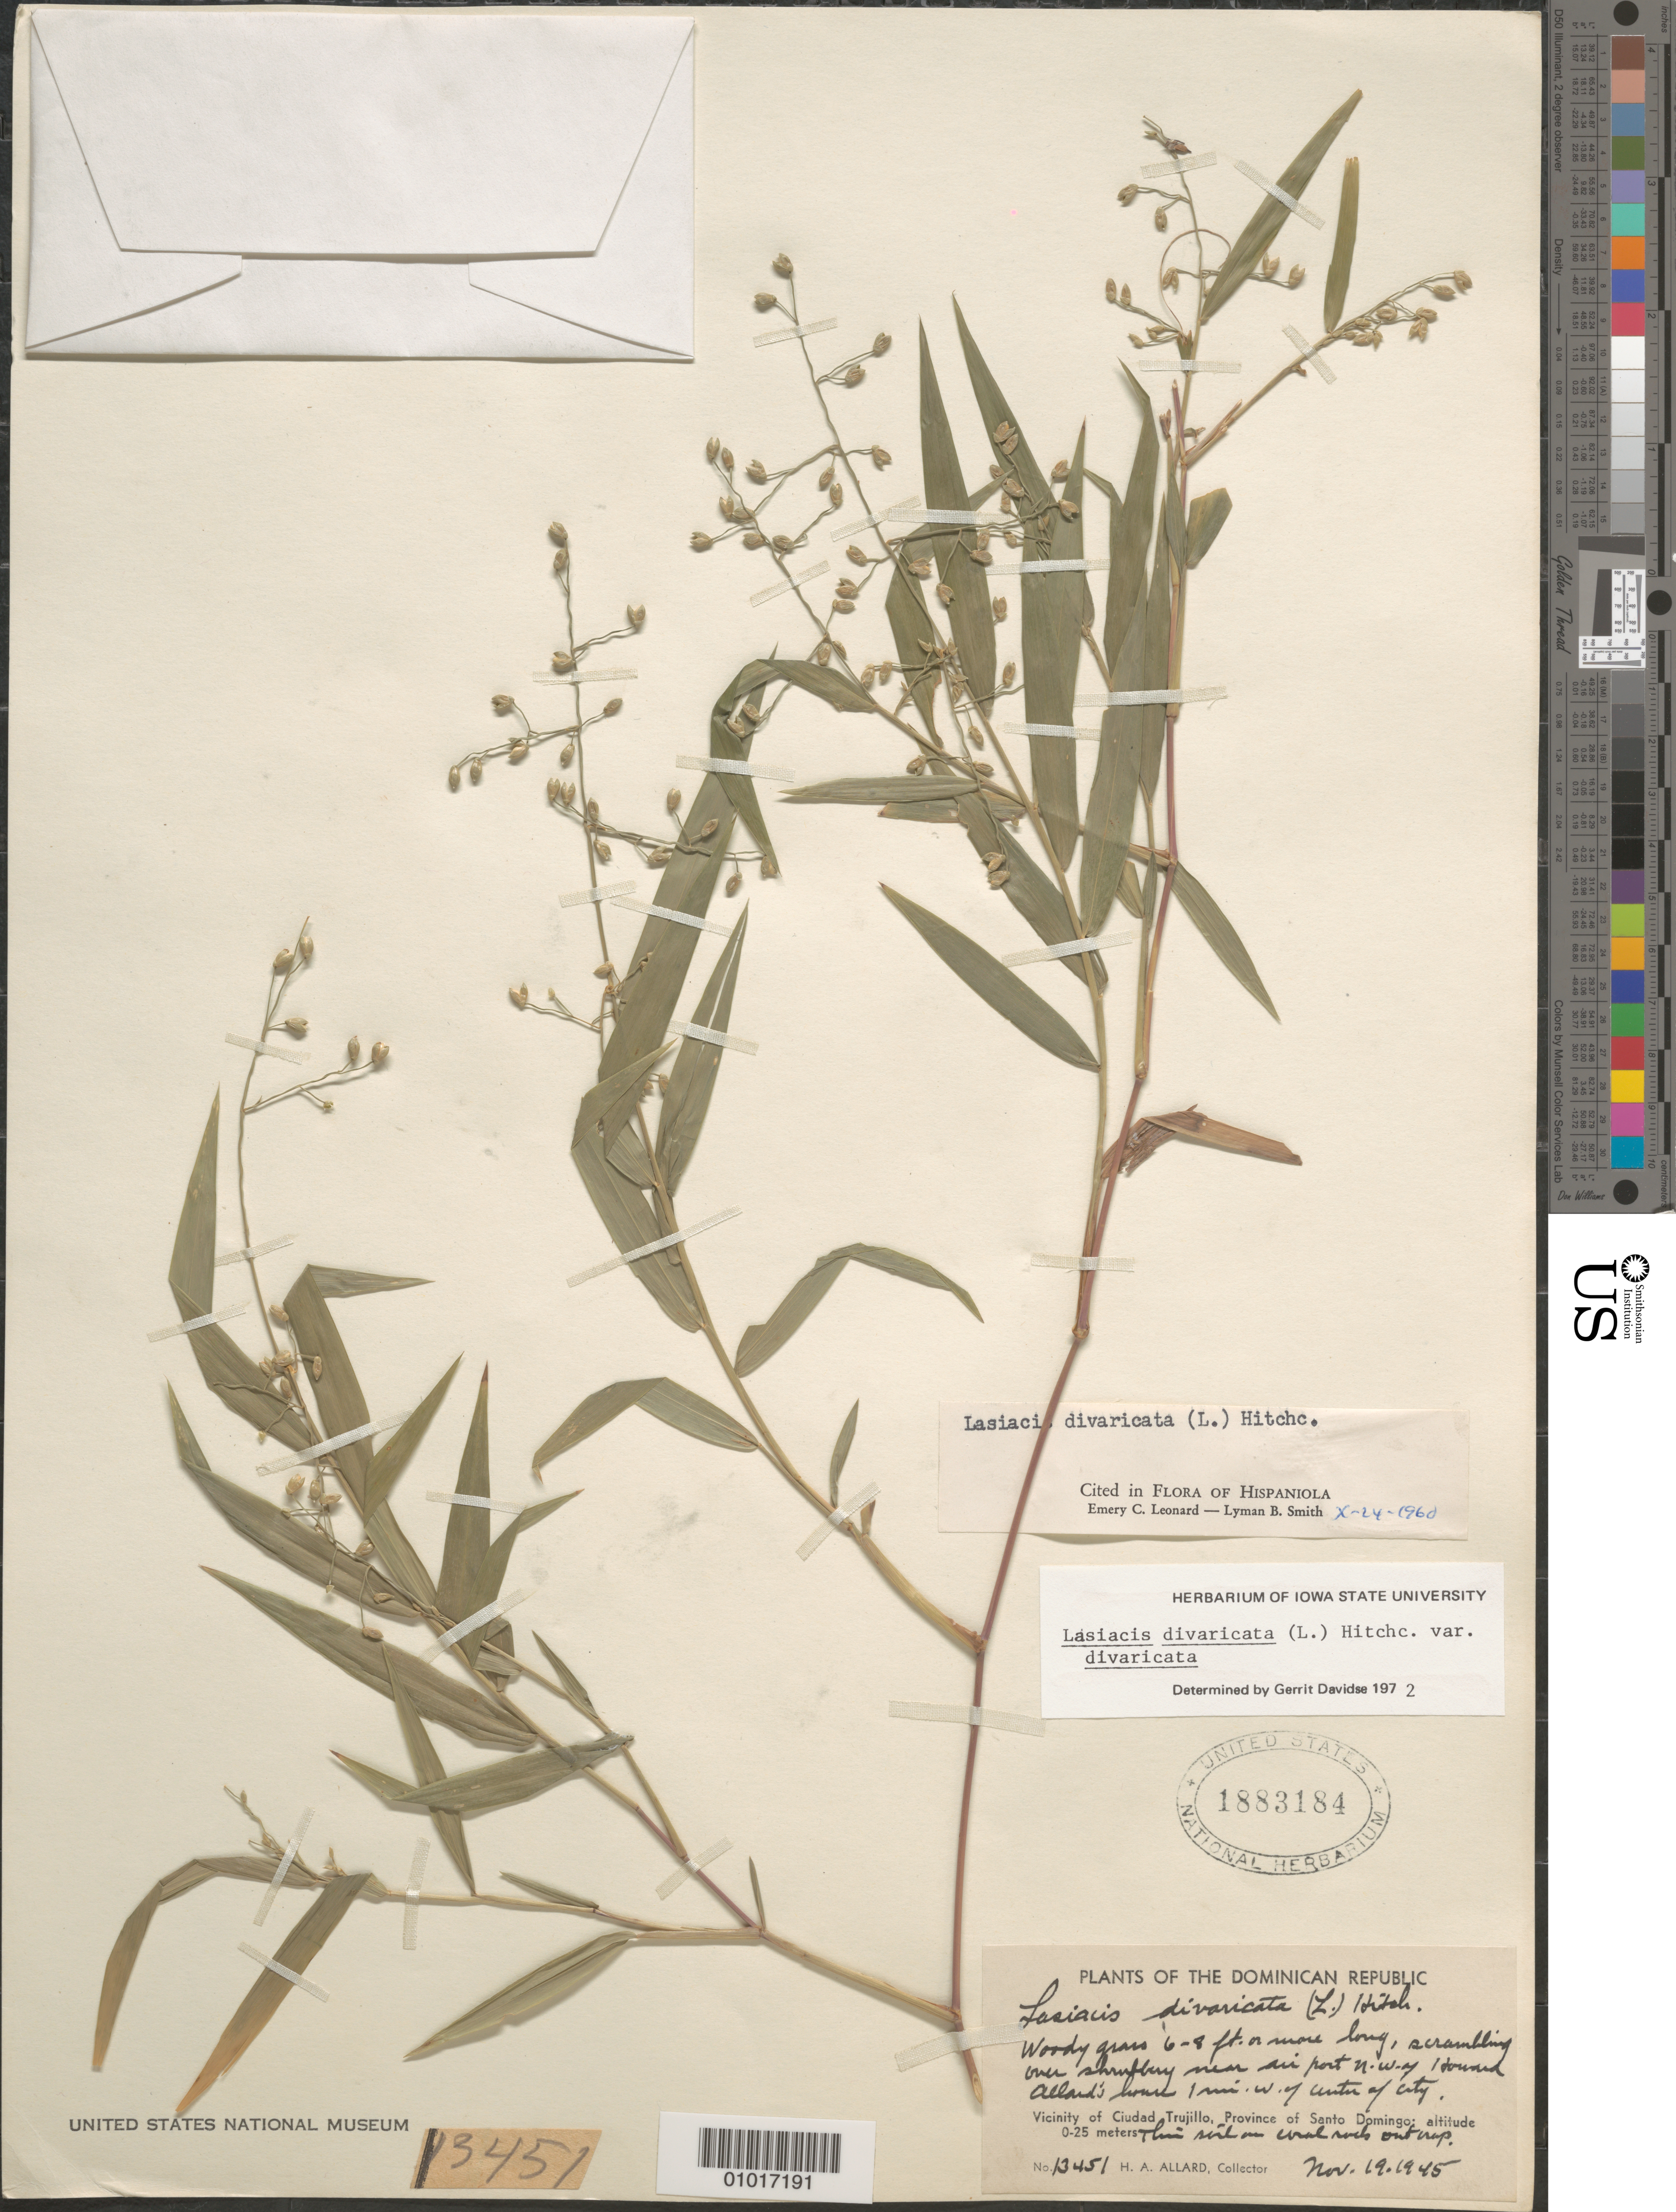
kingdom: Plantae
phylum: Tracheophyta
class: Liliopsida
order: Poales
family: Poaceae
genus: Lasiacis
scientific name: Lasiacis divaricata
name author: (L.) Hitchc.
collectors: H. A. Allard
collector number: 13451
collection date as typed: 19 Nov 1945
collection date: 1945-11-19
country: Dominican Republic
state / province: La Vega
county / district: Santo Domingo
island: Hispaniola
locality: Vicinity of Ciudad Trujillo, Province of Santo Domingo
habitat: near home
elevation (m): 0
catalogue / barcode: US 1883184